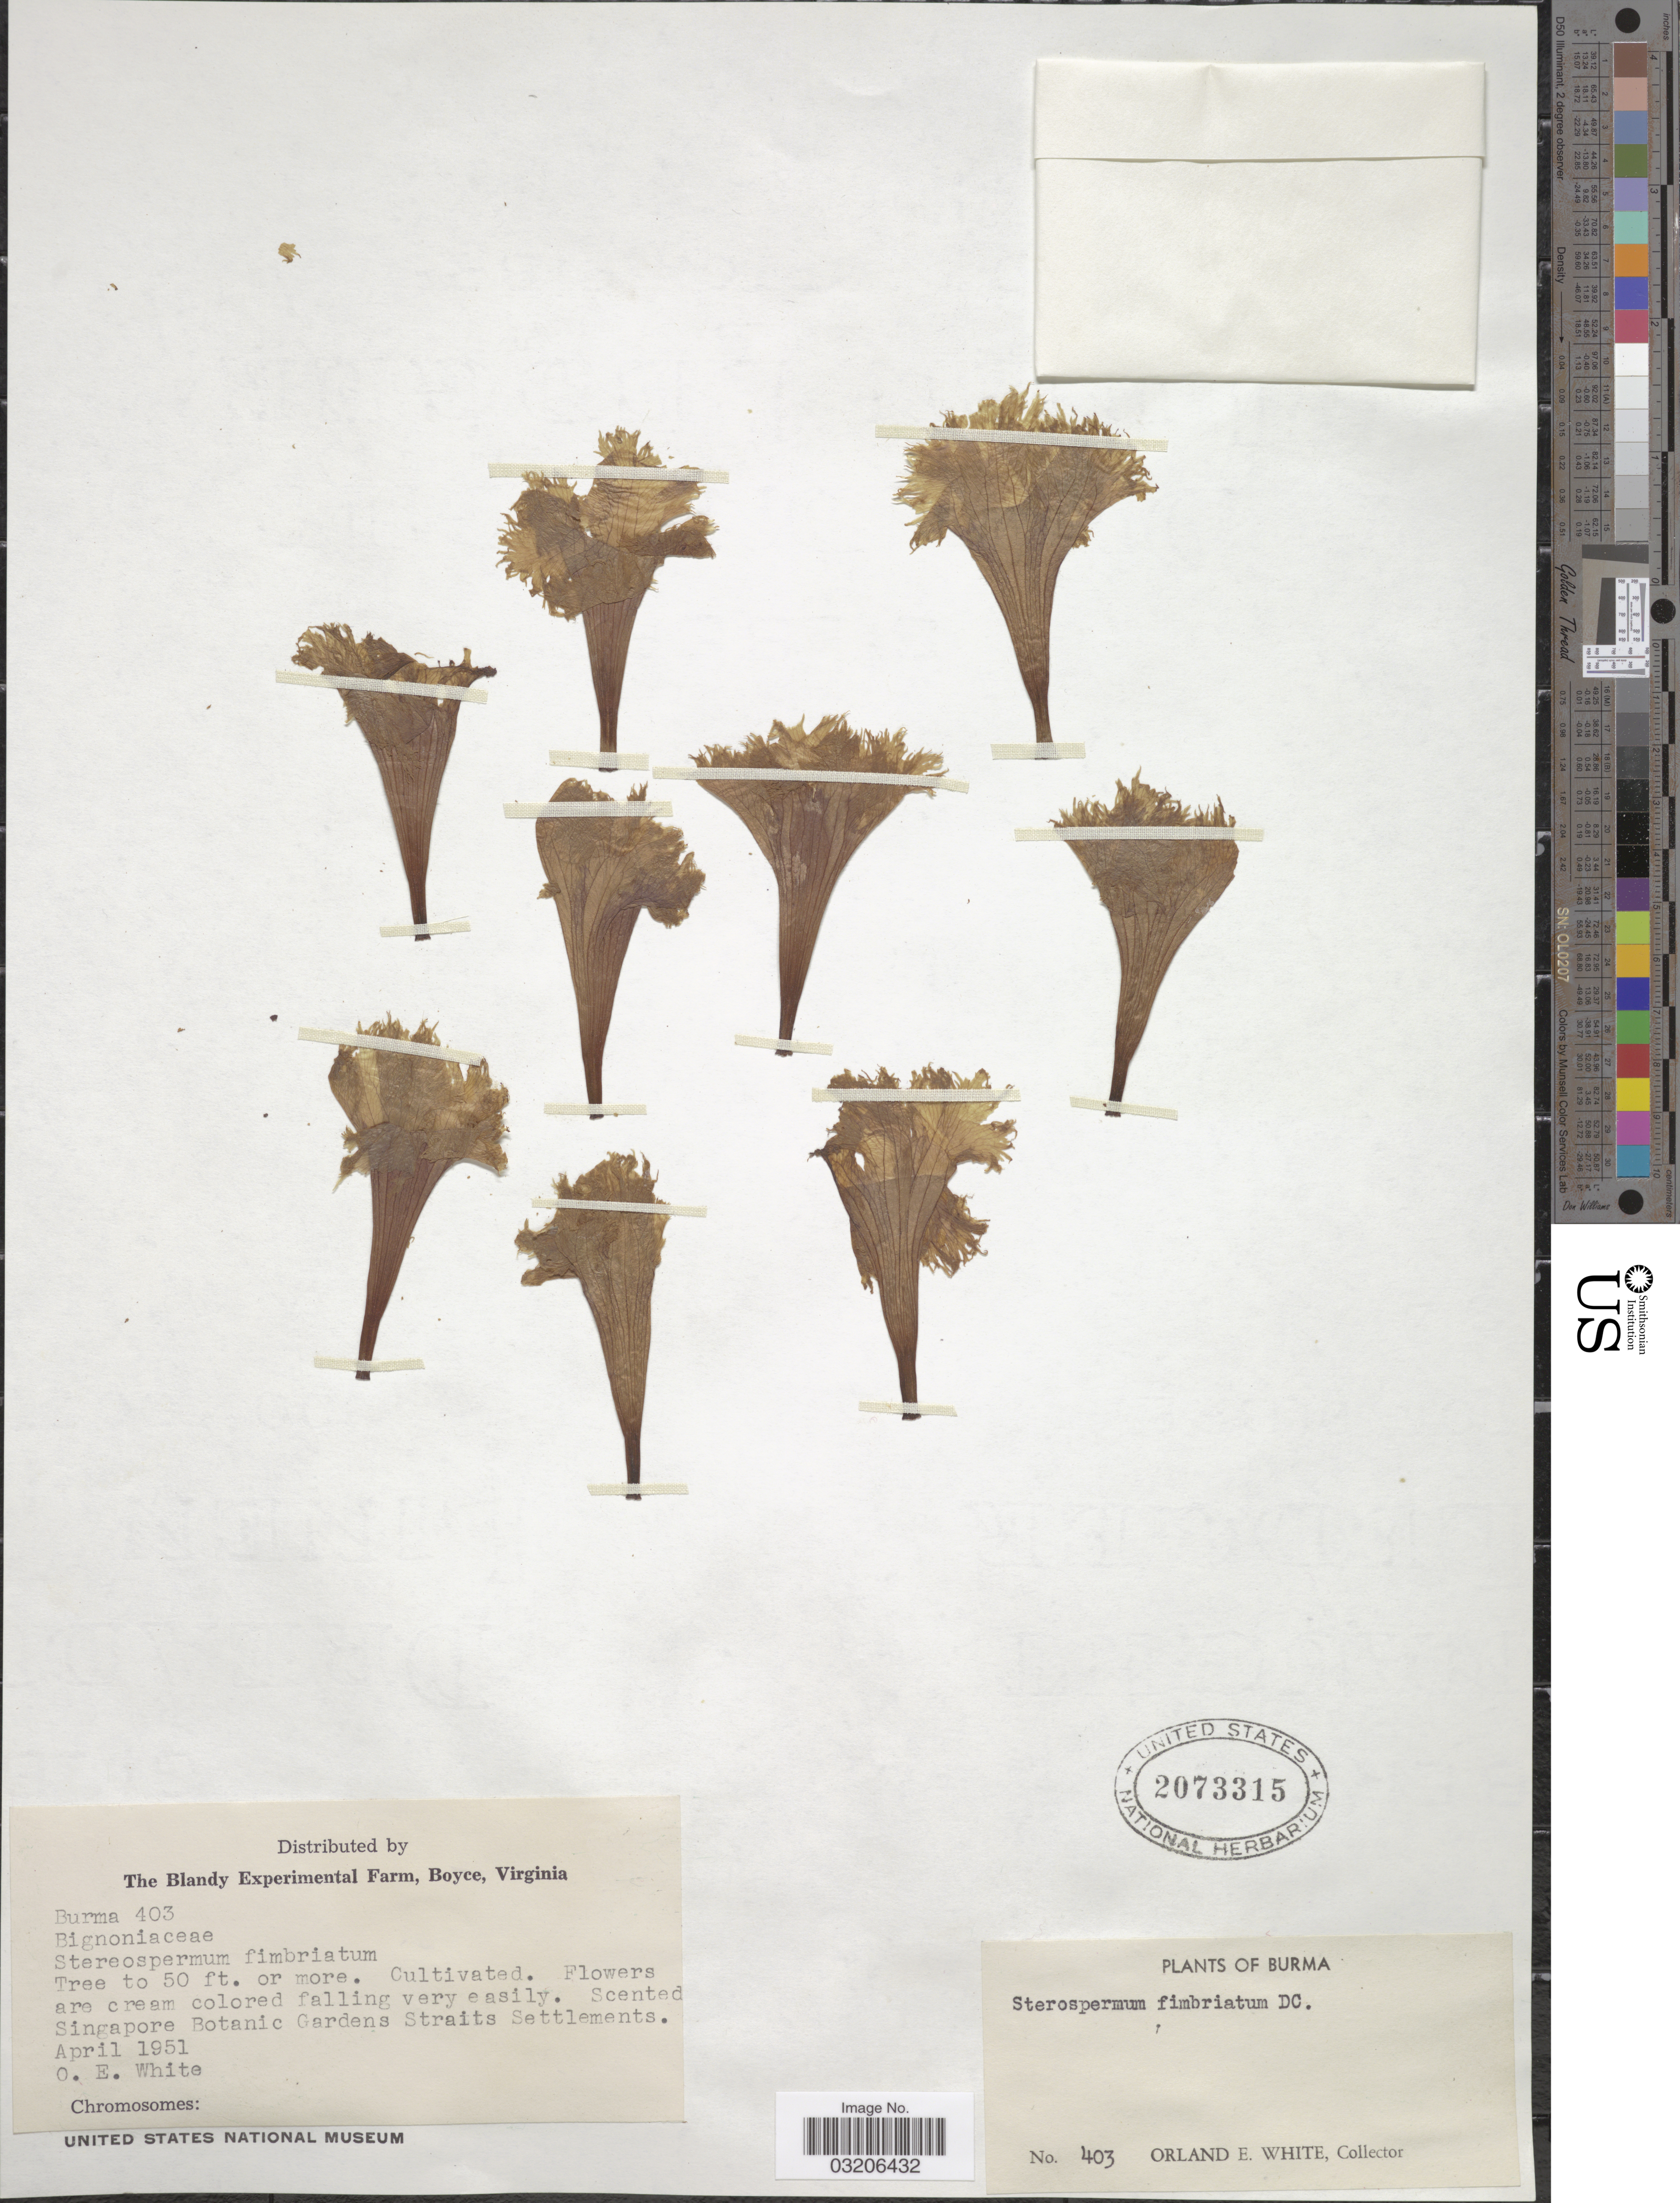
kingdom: Plantae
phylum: Tracheophyta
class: Magnoliopsida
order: Lamiales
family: Bignoniaceae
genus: Stereospermum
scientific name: Stereospermum fimbriatum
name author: DC.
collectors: O. E. White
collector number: Burma 403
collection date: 1951-04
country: United States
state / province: Virginia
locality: The Blandy Experimental Farm, Boyce.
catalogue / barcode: US 2073315